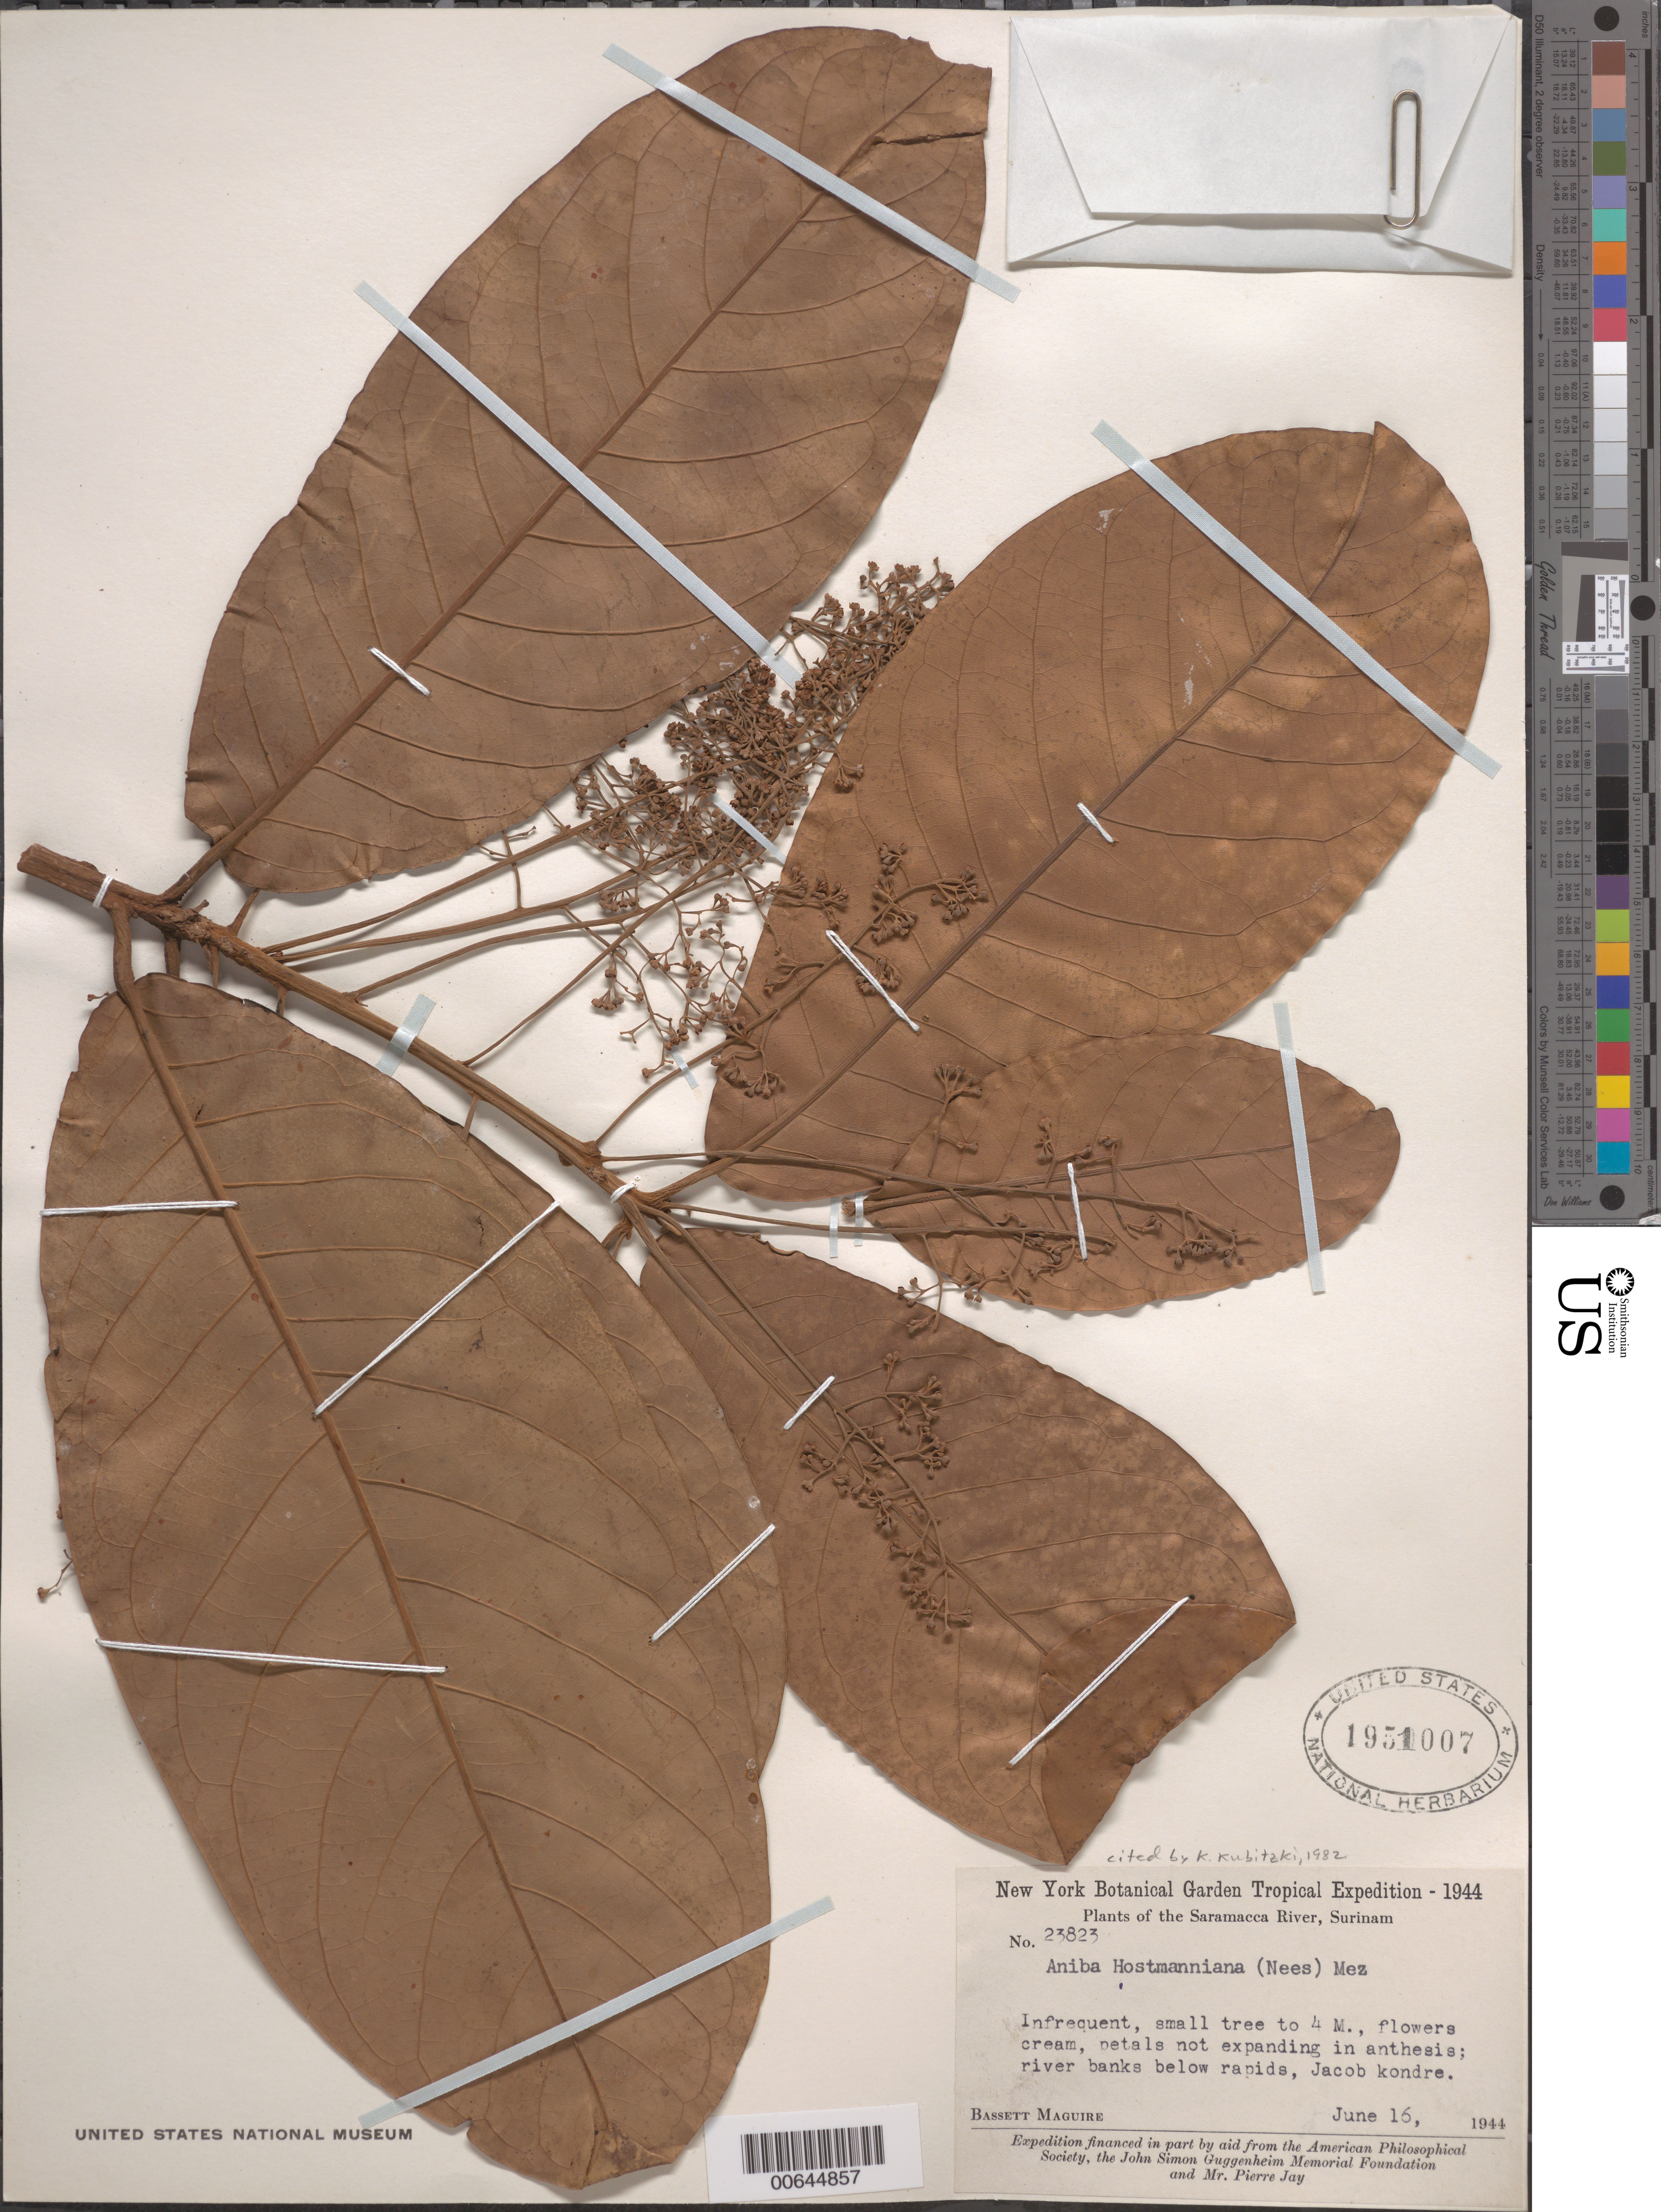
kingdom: Plantae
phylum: Tracheophyta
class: Magnoliopsida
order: Laurales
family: Lauraceae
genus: Aniba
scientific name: Aniba hostmanniana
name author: (Nees) Mez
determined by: Kubitzki, Klaus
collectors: B. Maguire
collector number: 23823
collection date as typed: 16-Jun-44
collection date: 1944-06-16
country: Suriname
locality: Jacob Kondre village, Saramacca River headwaters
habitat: Riverbanks below rapids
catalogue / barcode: US 1951007